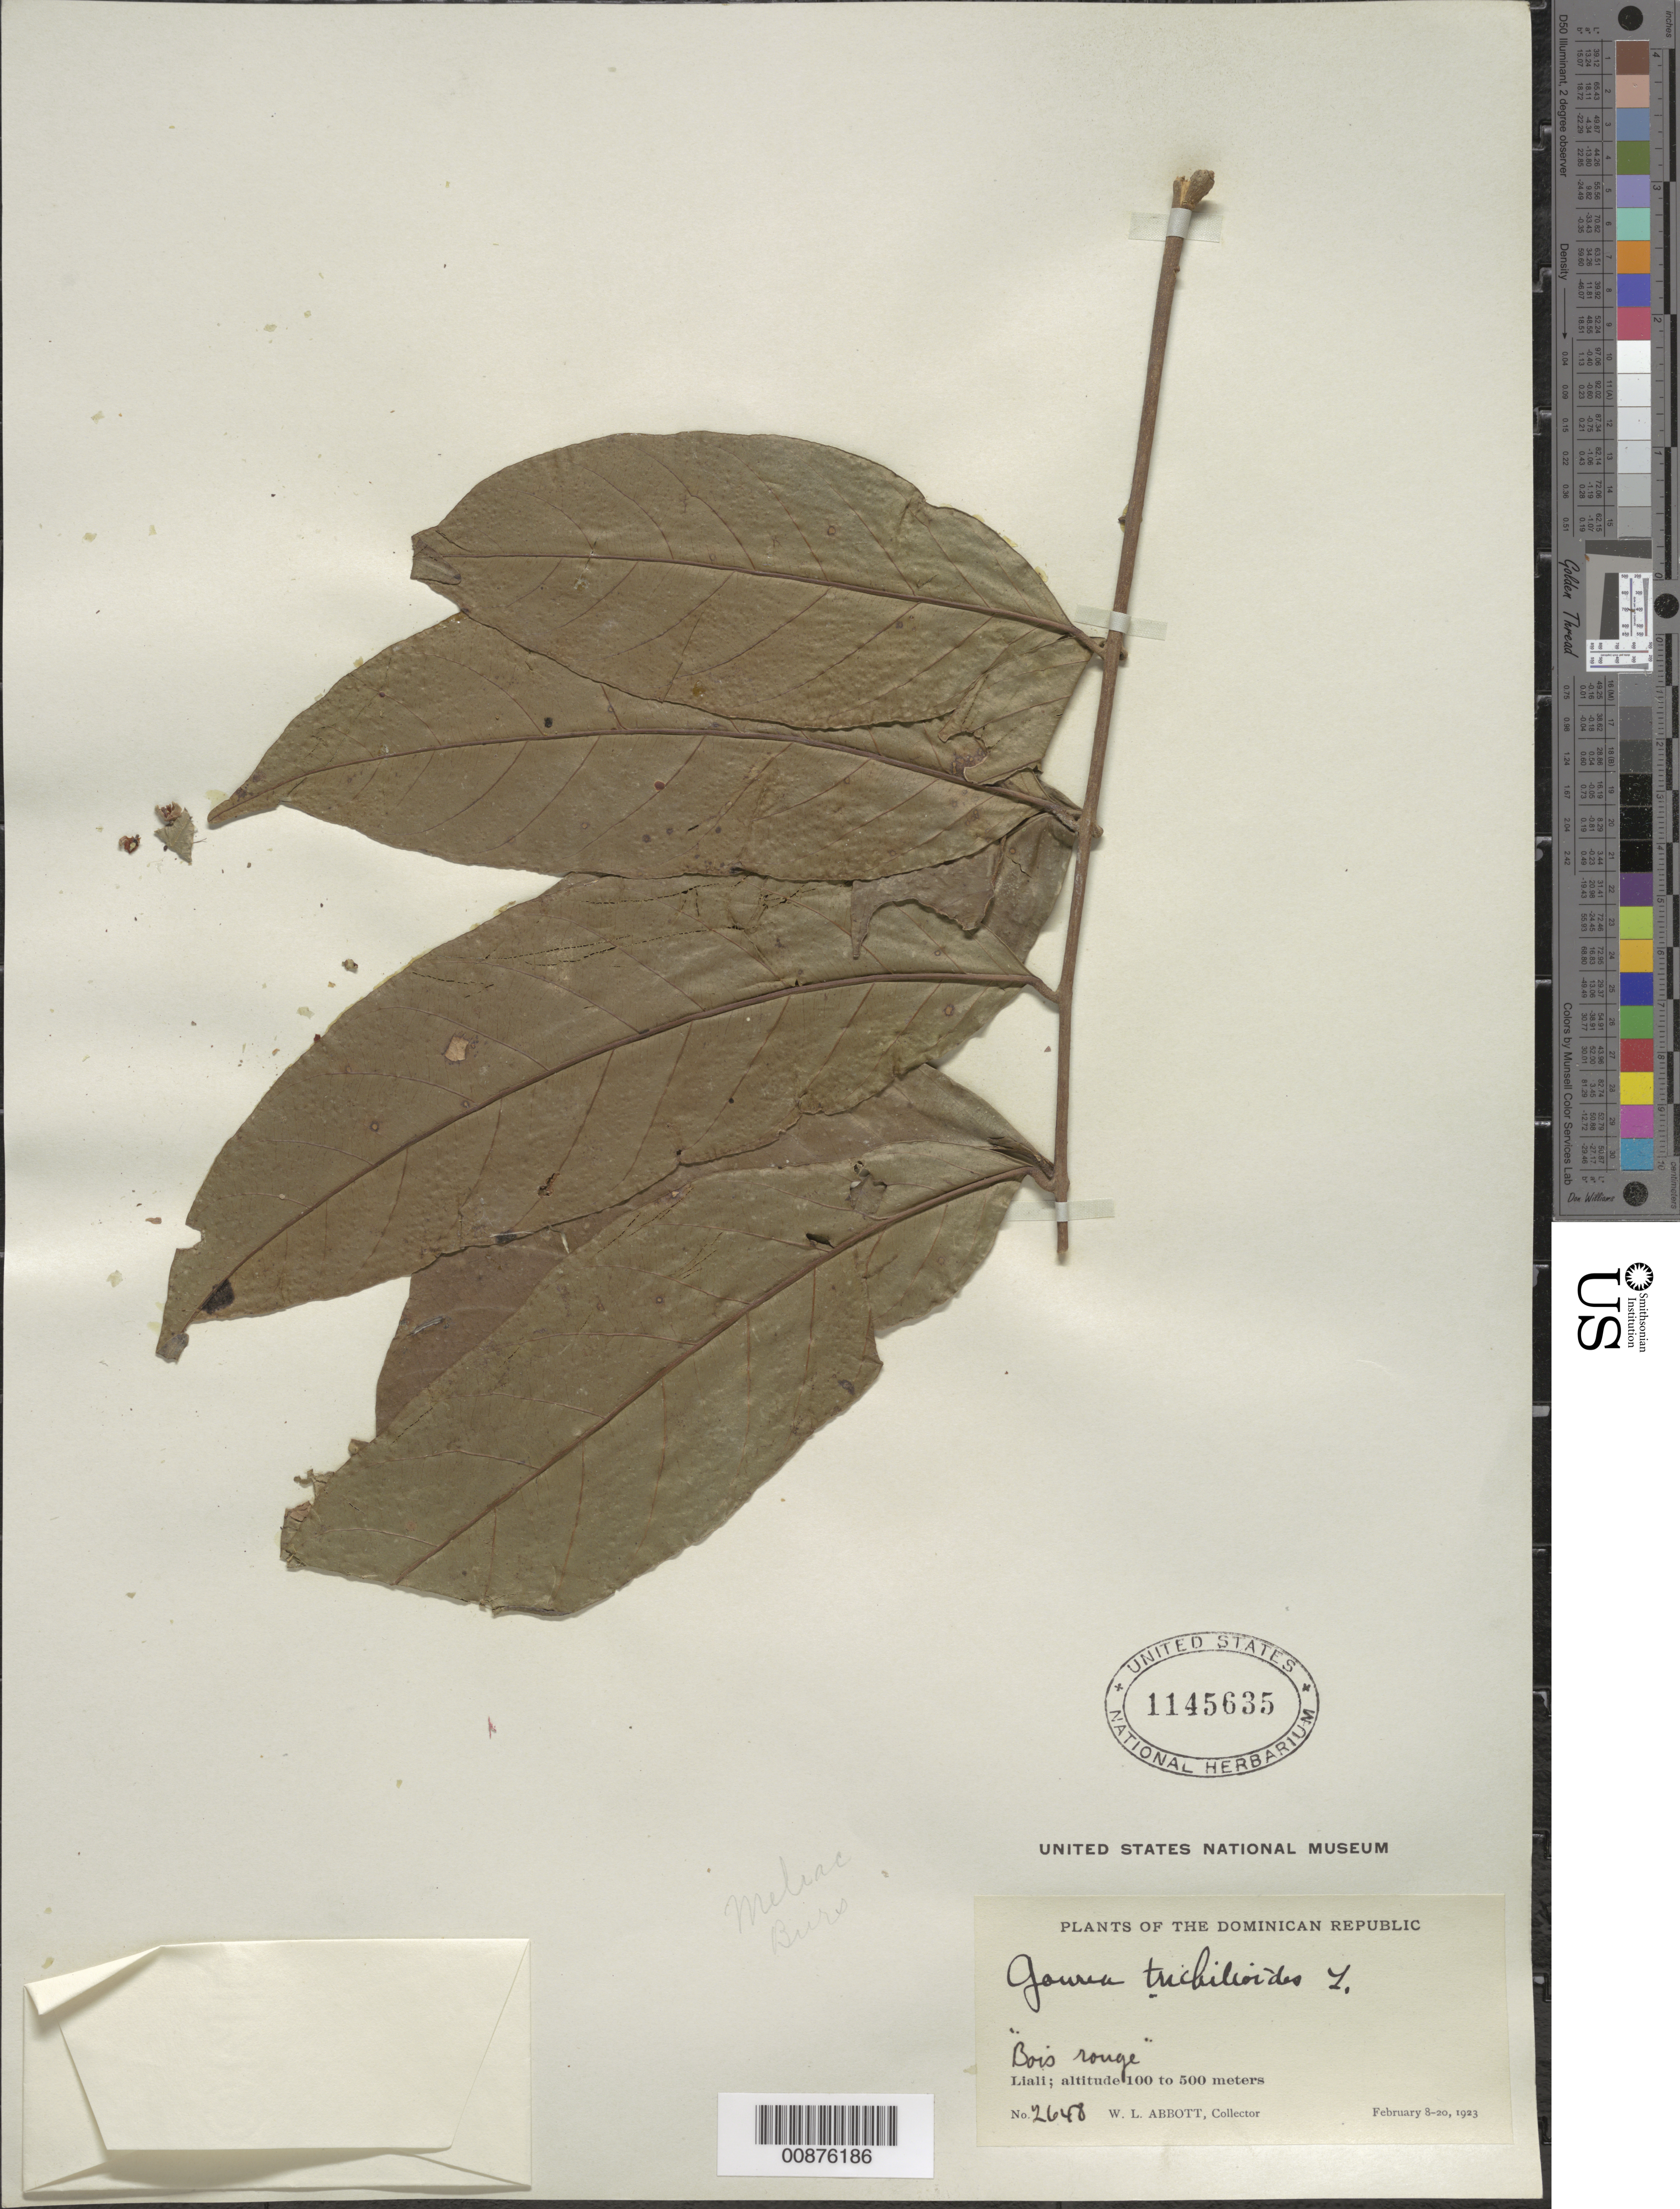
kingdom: Plantae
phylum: Tracheophyta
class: Magnoliopsida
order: Sapindales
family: Meliaceae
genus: Guarea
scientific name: Guarea guidonia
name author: (L.) Sleumer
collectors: W. L. Abbott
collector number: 2648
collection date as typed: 08 Feb 1923 to 20 Feb 1923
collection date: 1923-02-08/1923-02-20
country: Dominican Republic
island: Hispaniola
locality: Liali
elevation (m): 100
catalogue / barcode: US 1145635